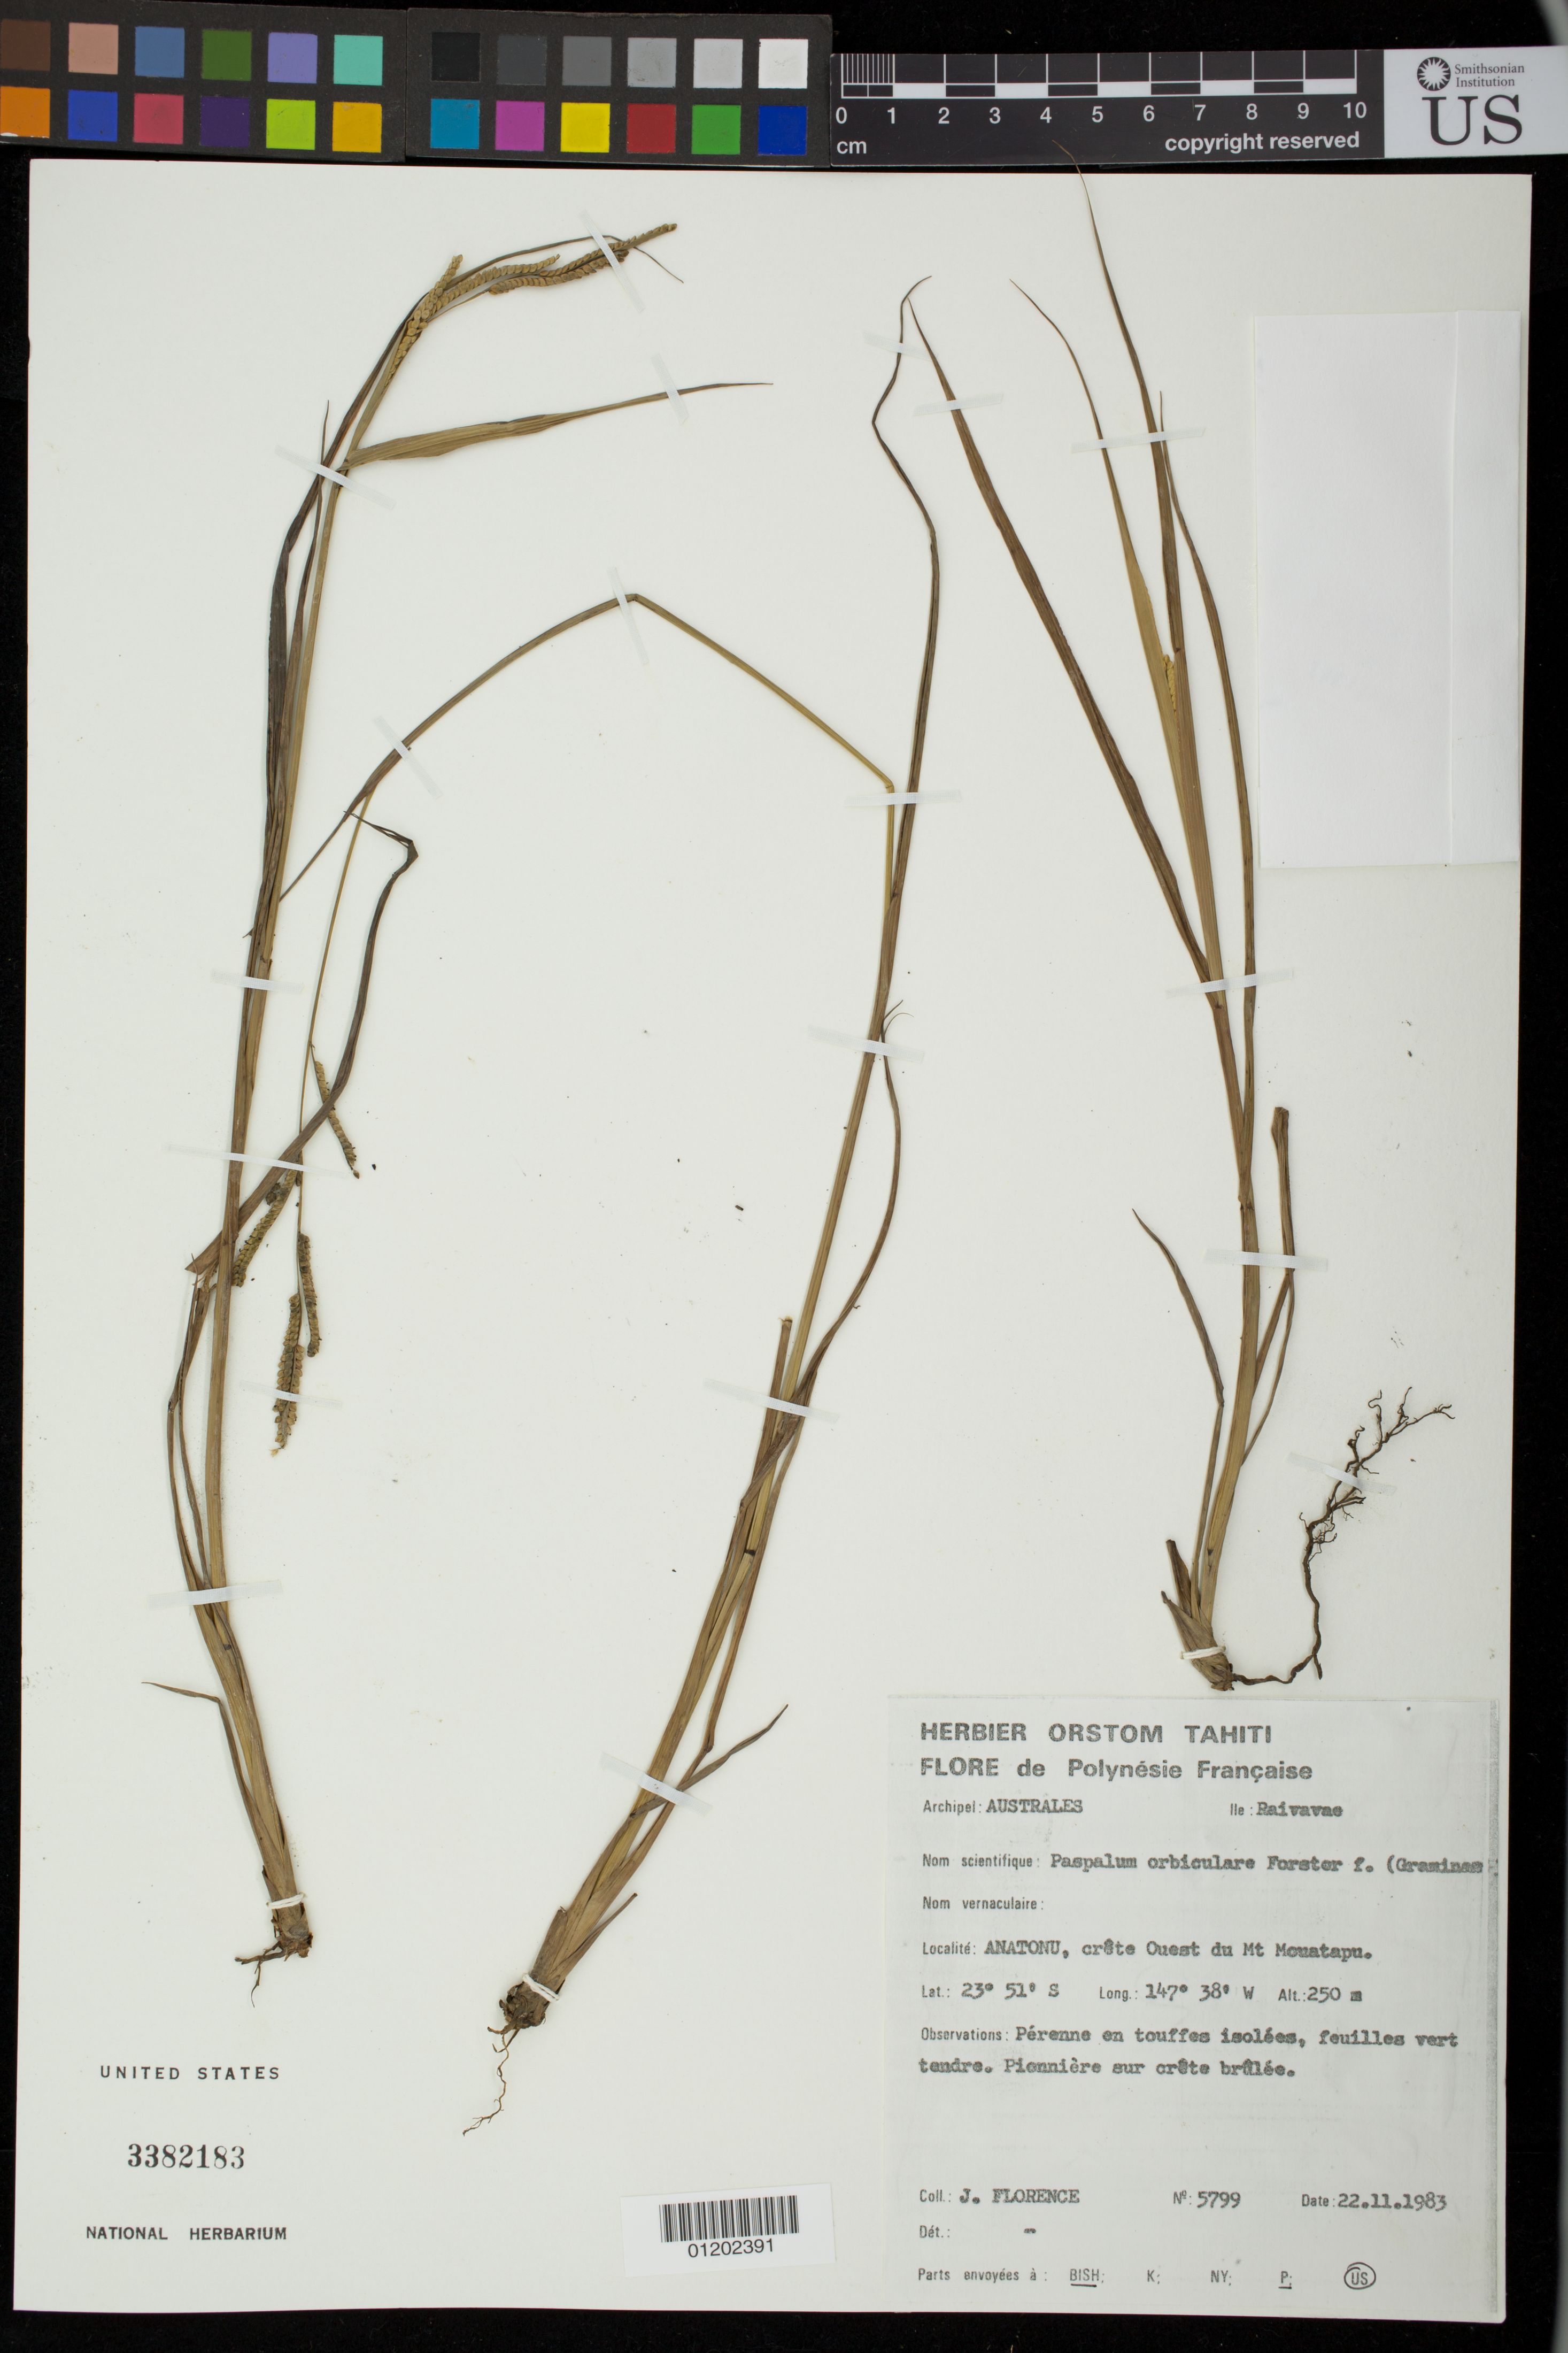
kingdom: Plantae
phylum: Tracheophyta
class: Liliopsida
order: Poales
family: Poaceae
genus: Paspalum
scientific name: Paspalum orbiculare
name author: G. Forst.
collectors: J. Florence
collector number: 5799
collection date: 1983-11-22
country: French Polynesia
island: Raivavae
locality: Anatonu, crète ouest du Mt. Mouatapu.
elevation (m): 250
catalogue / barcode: US 3382183